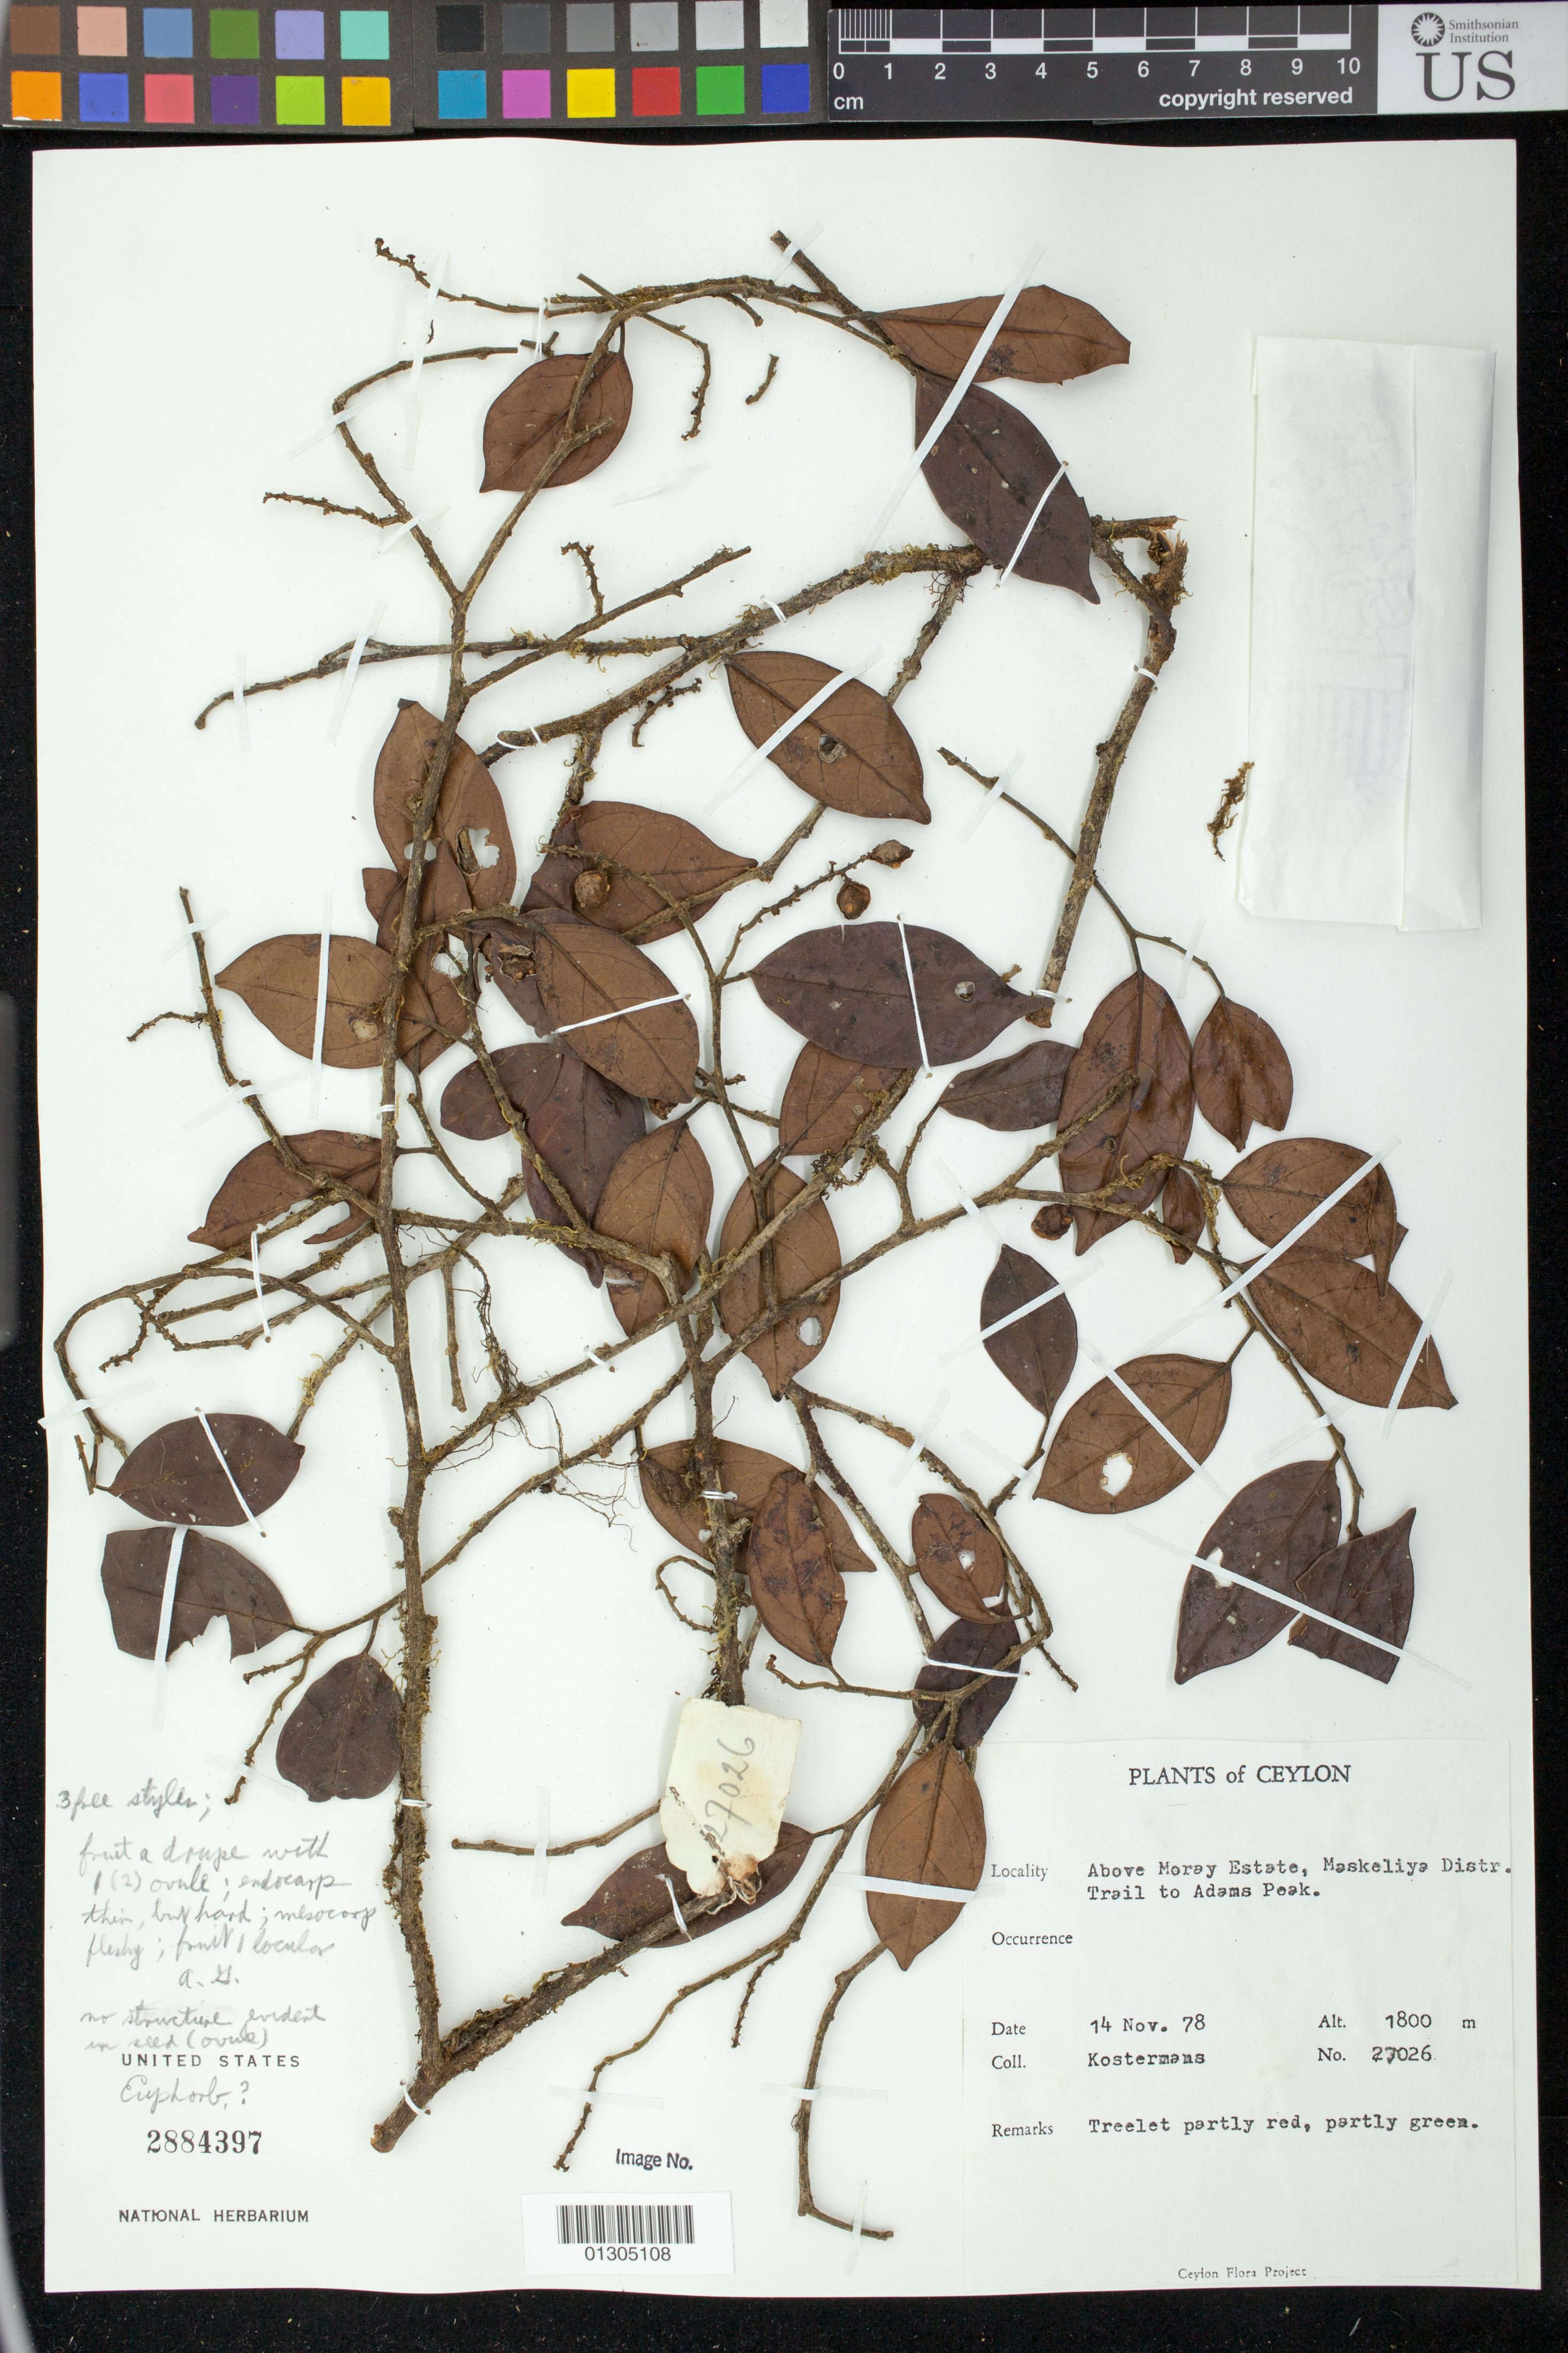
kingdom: Plantae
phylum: Tracheophyta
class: Magnoliopsida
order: Malpighiales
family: Euphorbiaceae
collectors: A. J. G. Kostermans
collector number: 27026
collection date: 1978-11-14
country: Sri Lanka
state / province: Central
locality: Above Moray Estate, Maskeliya Distr.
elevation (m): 1800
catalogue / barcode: US 2884397